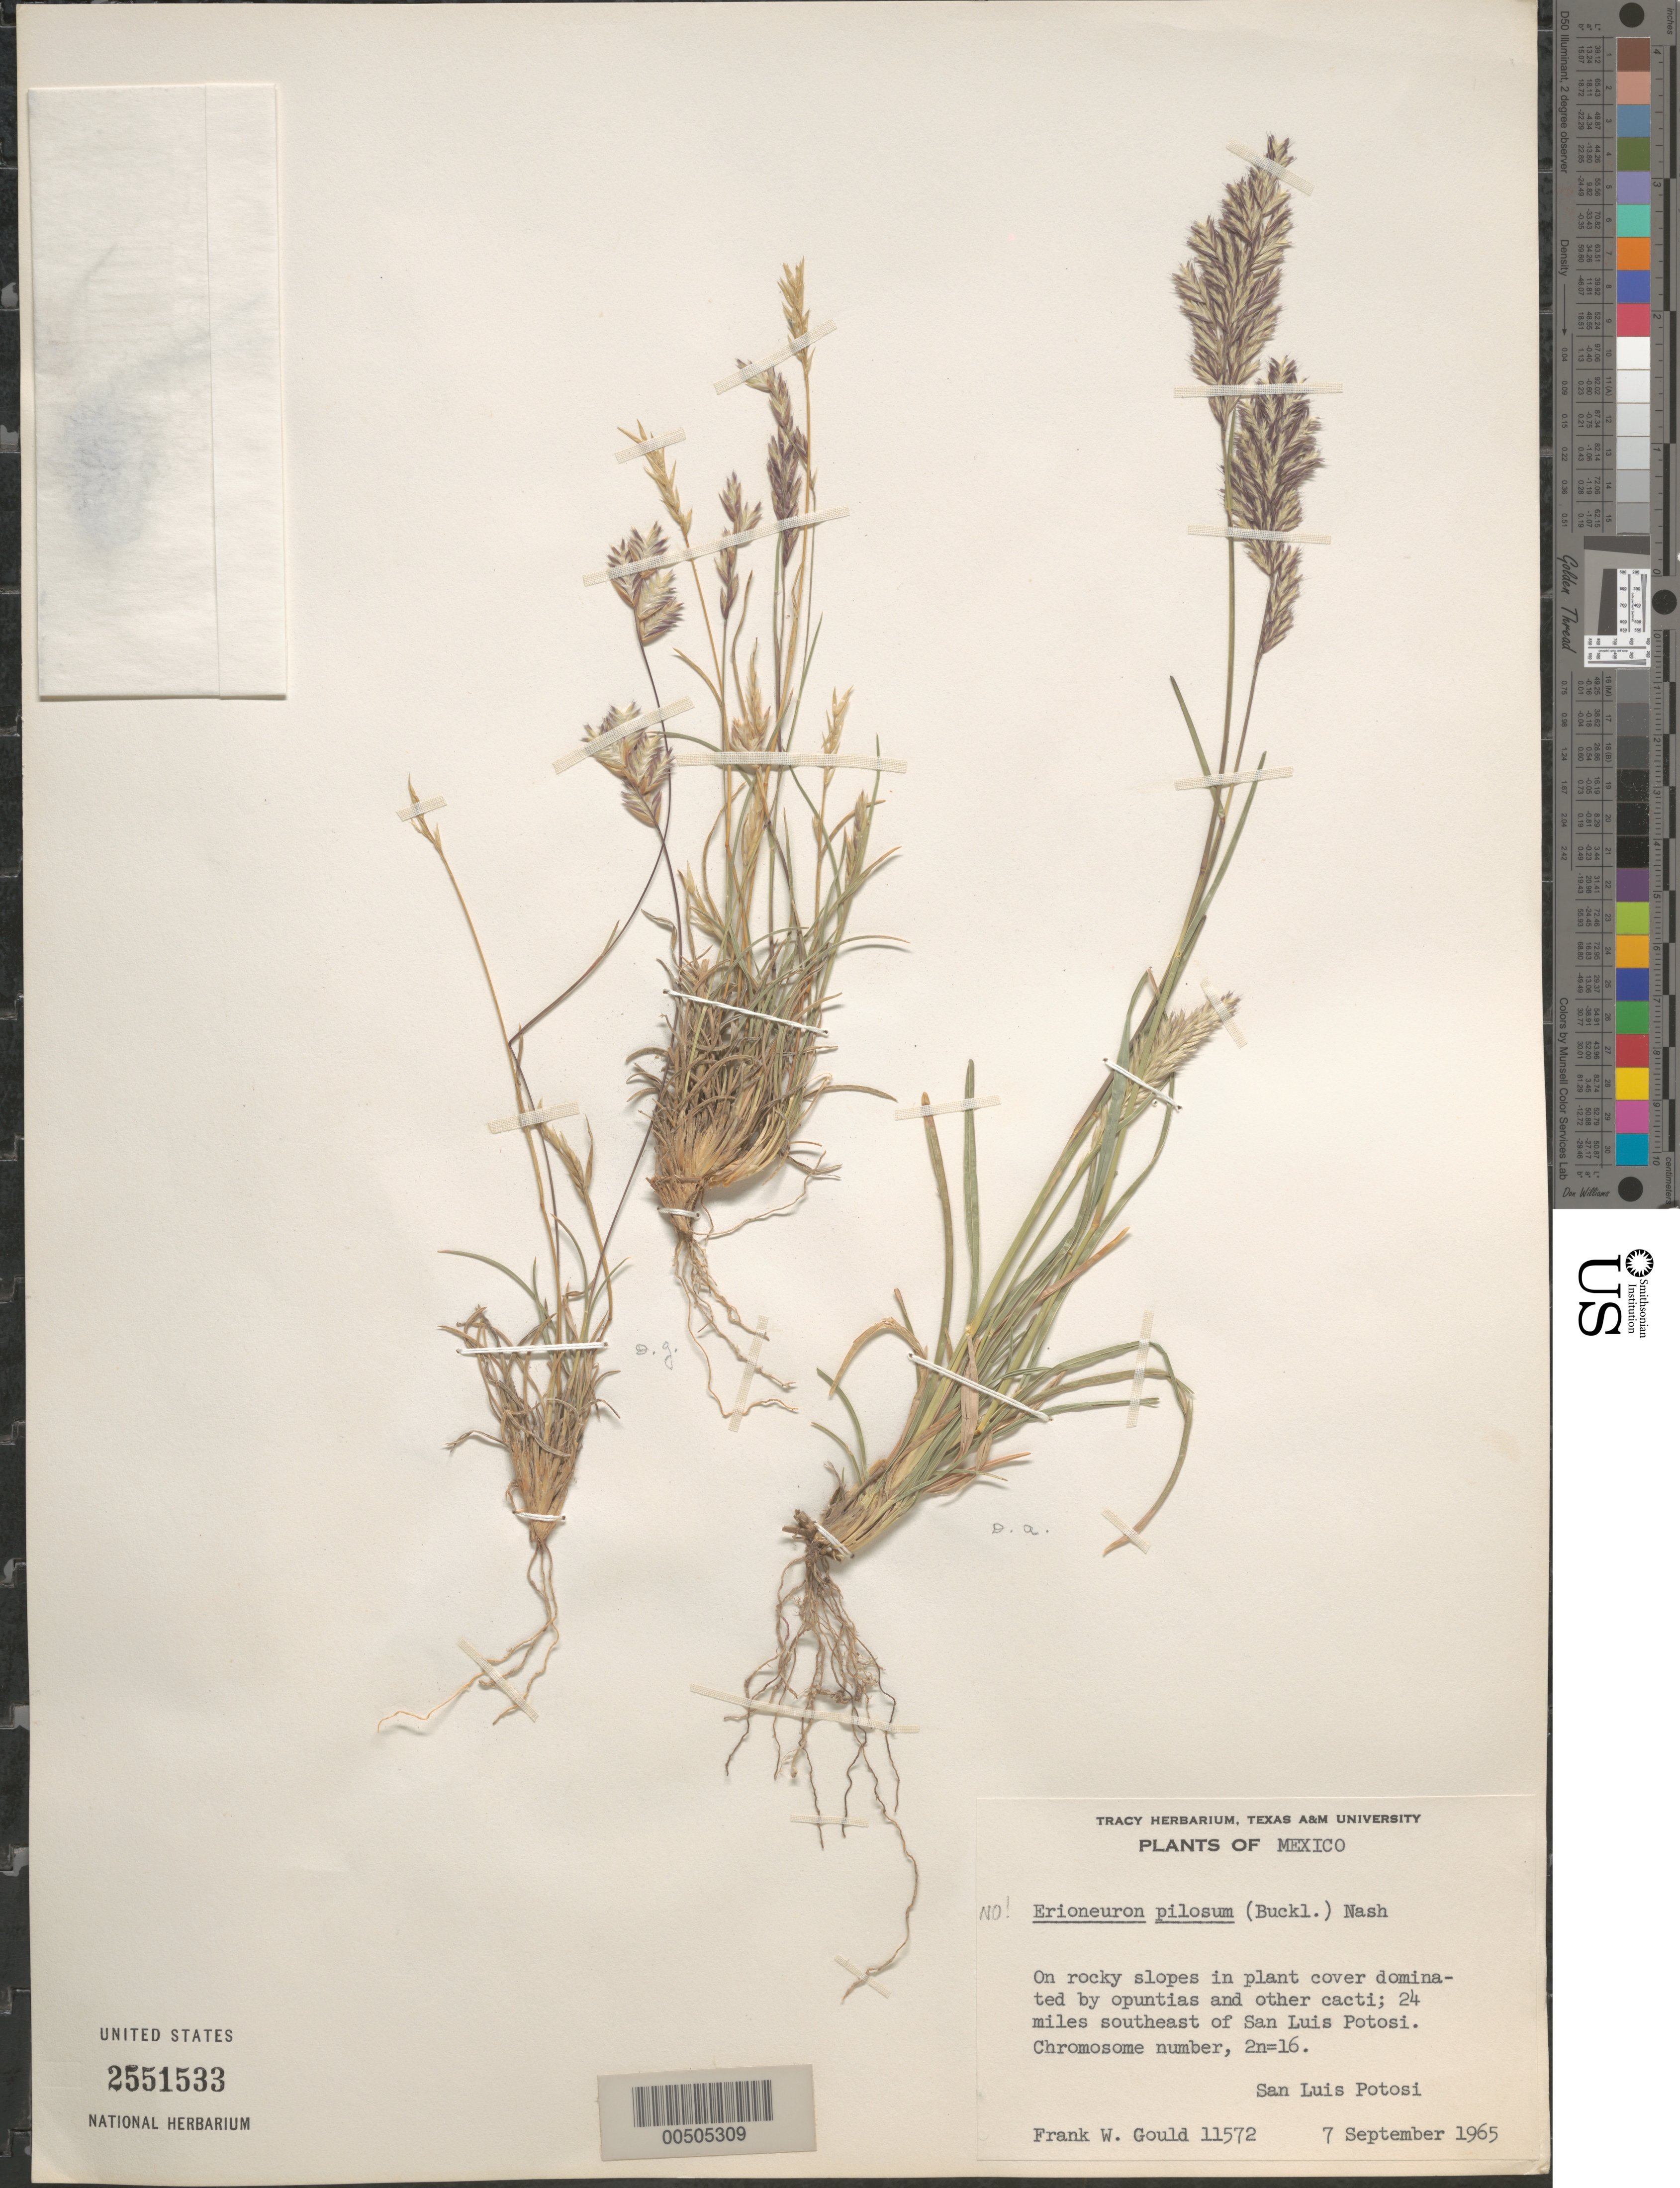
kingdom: Plantae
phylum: Tracheophyta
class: Liliopsida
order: Poales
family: Poaceae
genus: Erioneuron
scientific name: Erioneuron pilosum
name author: (Buckley) Nash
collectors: F. W. Gould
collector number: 11572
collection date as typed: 7 Sep 1965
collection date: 1965-09-07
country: Mexico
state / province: San Luis Potosi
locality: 24 mi SE of San Luis Potosi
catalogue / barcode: US 2551533